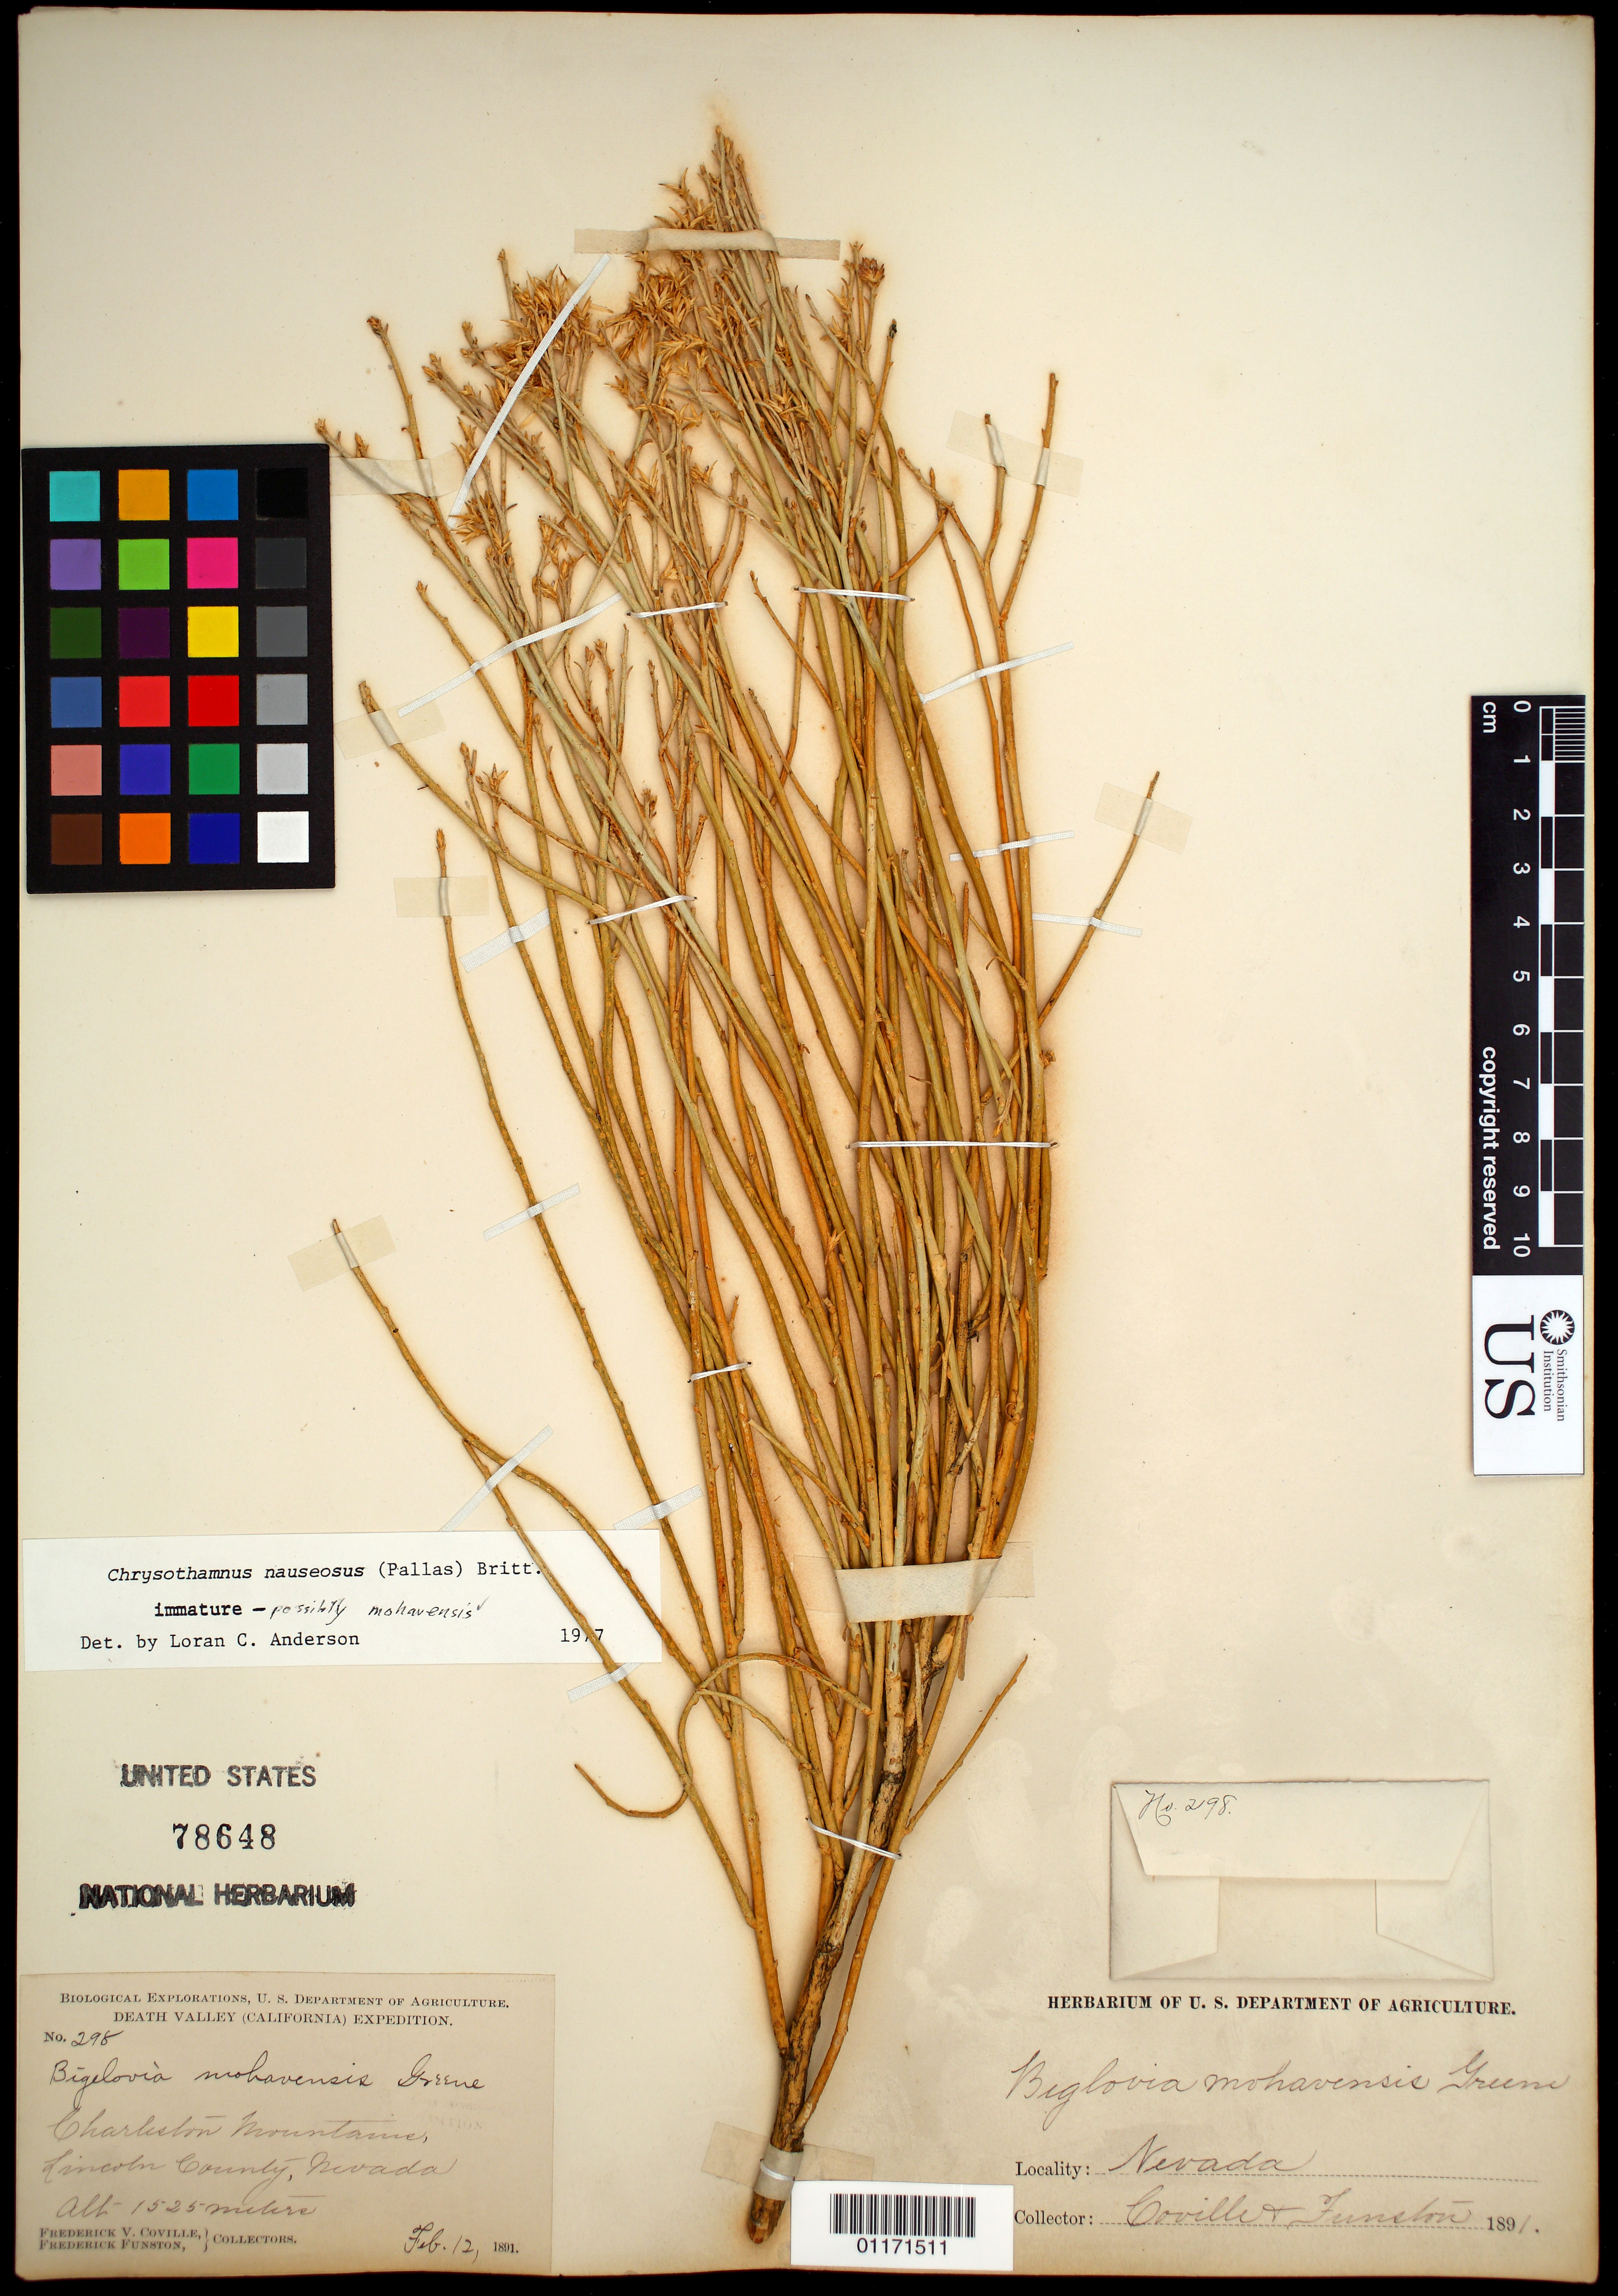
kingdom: Plantae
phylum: Tracheophyta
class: Magnoliopsida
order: Asterales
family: Asteraceae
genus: Ericameria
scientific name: Ericameria nauseosa var. mohavensis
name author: (S.W. Greene) G.L. Nesom & G.I. Baird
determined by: Urbatsch, Lowell E., Curator (LSU), Louisiana State University (UNITED STATES)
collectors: F. V. Coville & F. Funston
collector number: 298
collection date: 1891-02-12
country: United States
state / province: Nevada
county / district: Lincoln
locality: Charleston Mountains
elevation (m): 1525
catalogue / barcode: US 78648